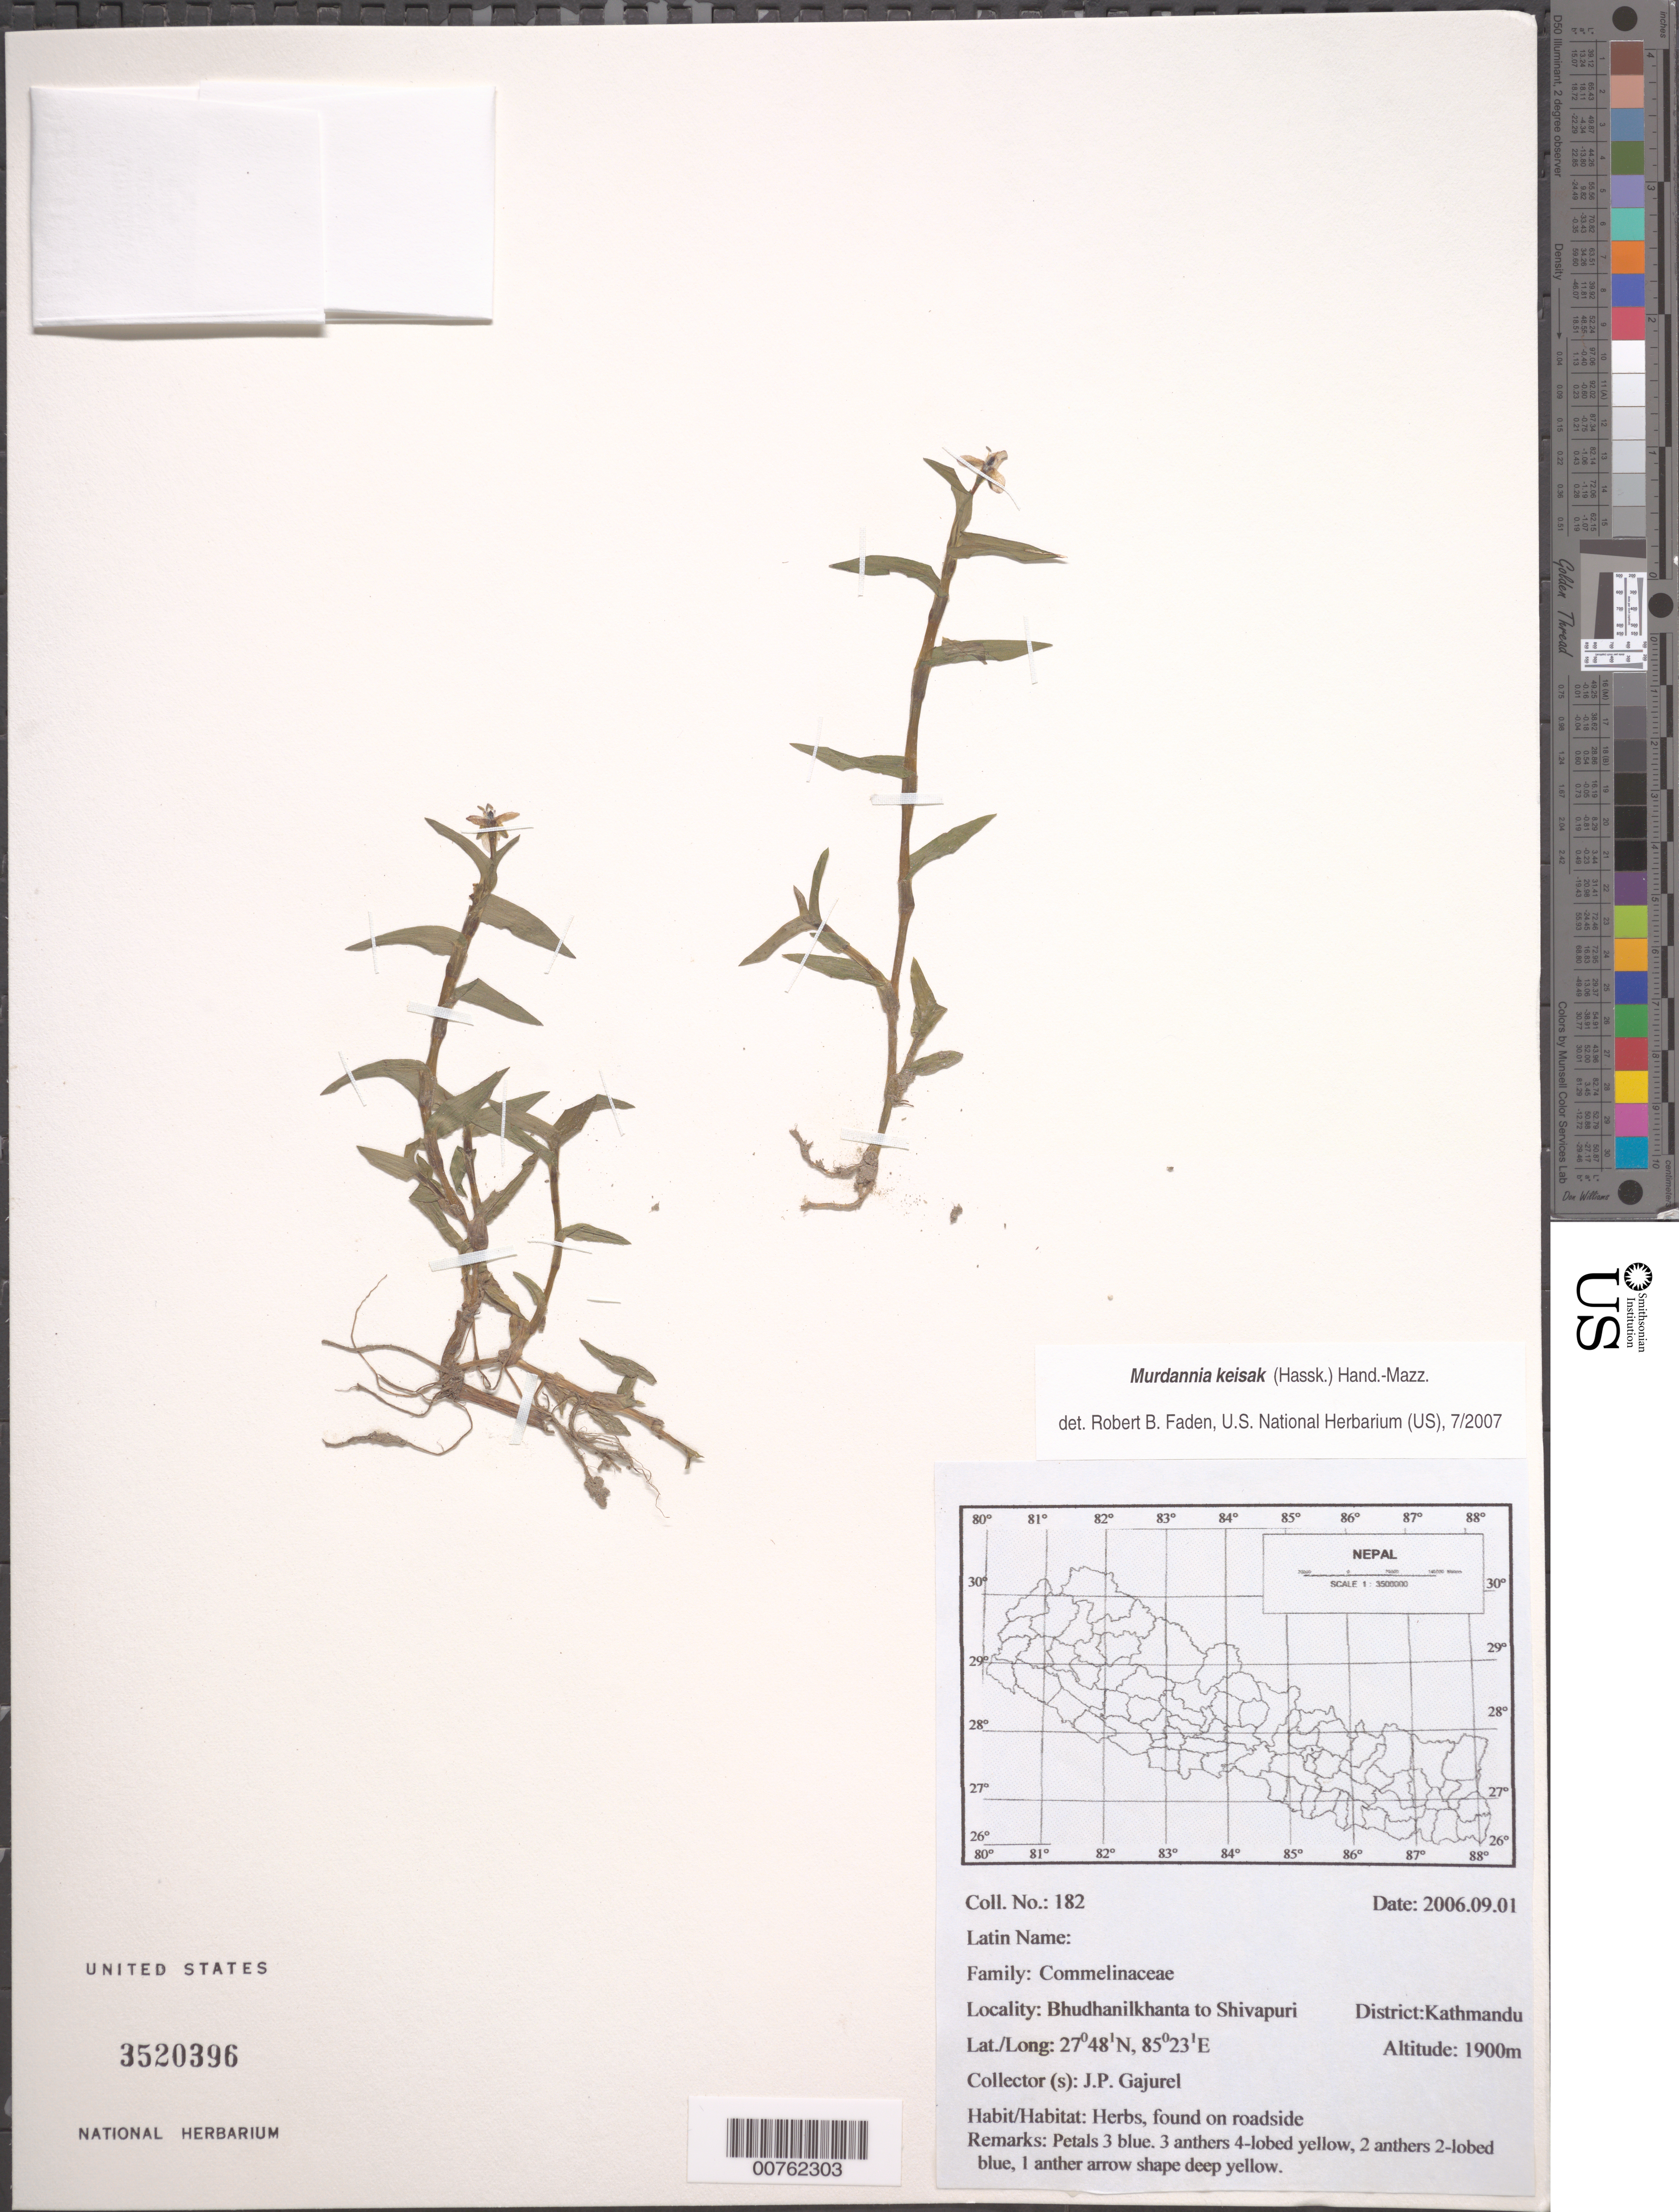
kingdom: Plantae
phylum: Tracheophyta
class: Liliopsida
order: Commelinales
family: Commelinaceae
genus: Murdannia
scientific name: Murdannia keisak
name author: (Hassk.) Hand.-Mazz.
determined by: Faden, Robert B., (US), Smithsonian Institution - National Museum of Natural History (UNITED STATES)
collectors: J. Gajurel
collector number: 182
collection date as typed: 01 Sep 2006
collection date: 2006-09-01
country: Nepal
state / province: Bagmati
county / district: Kathmandu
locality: Bhudhanilkhanta to Shivapuri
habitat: Herbs, found on roadside.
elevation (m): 1900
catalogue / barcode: US 3520396